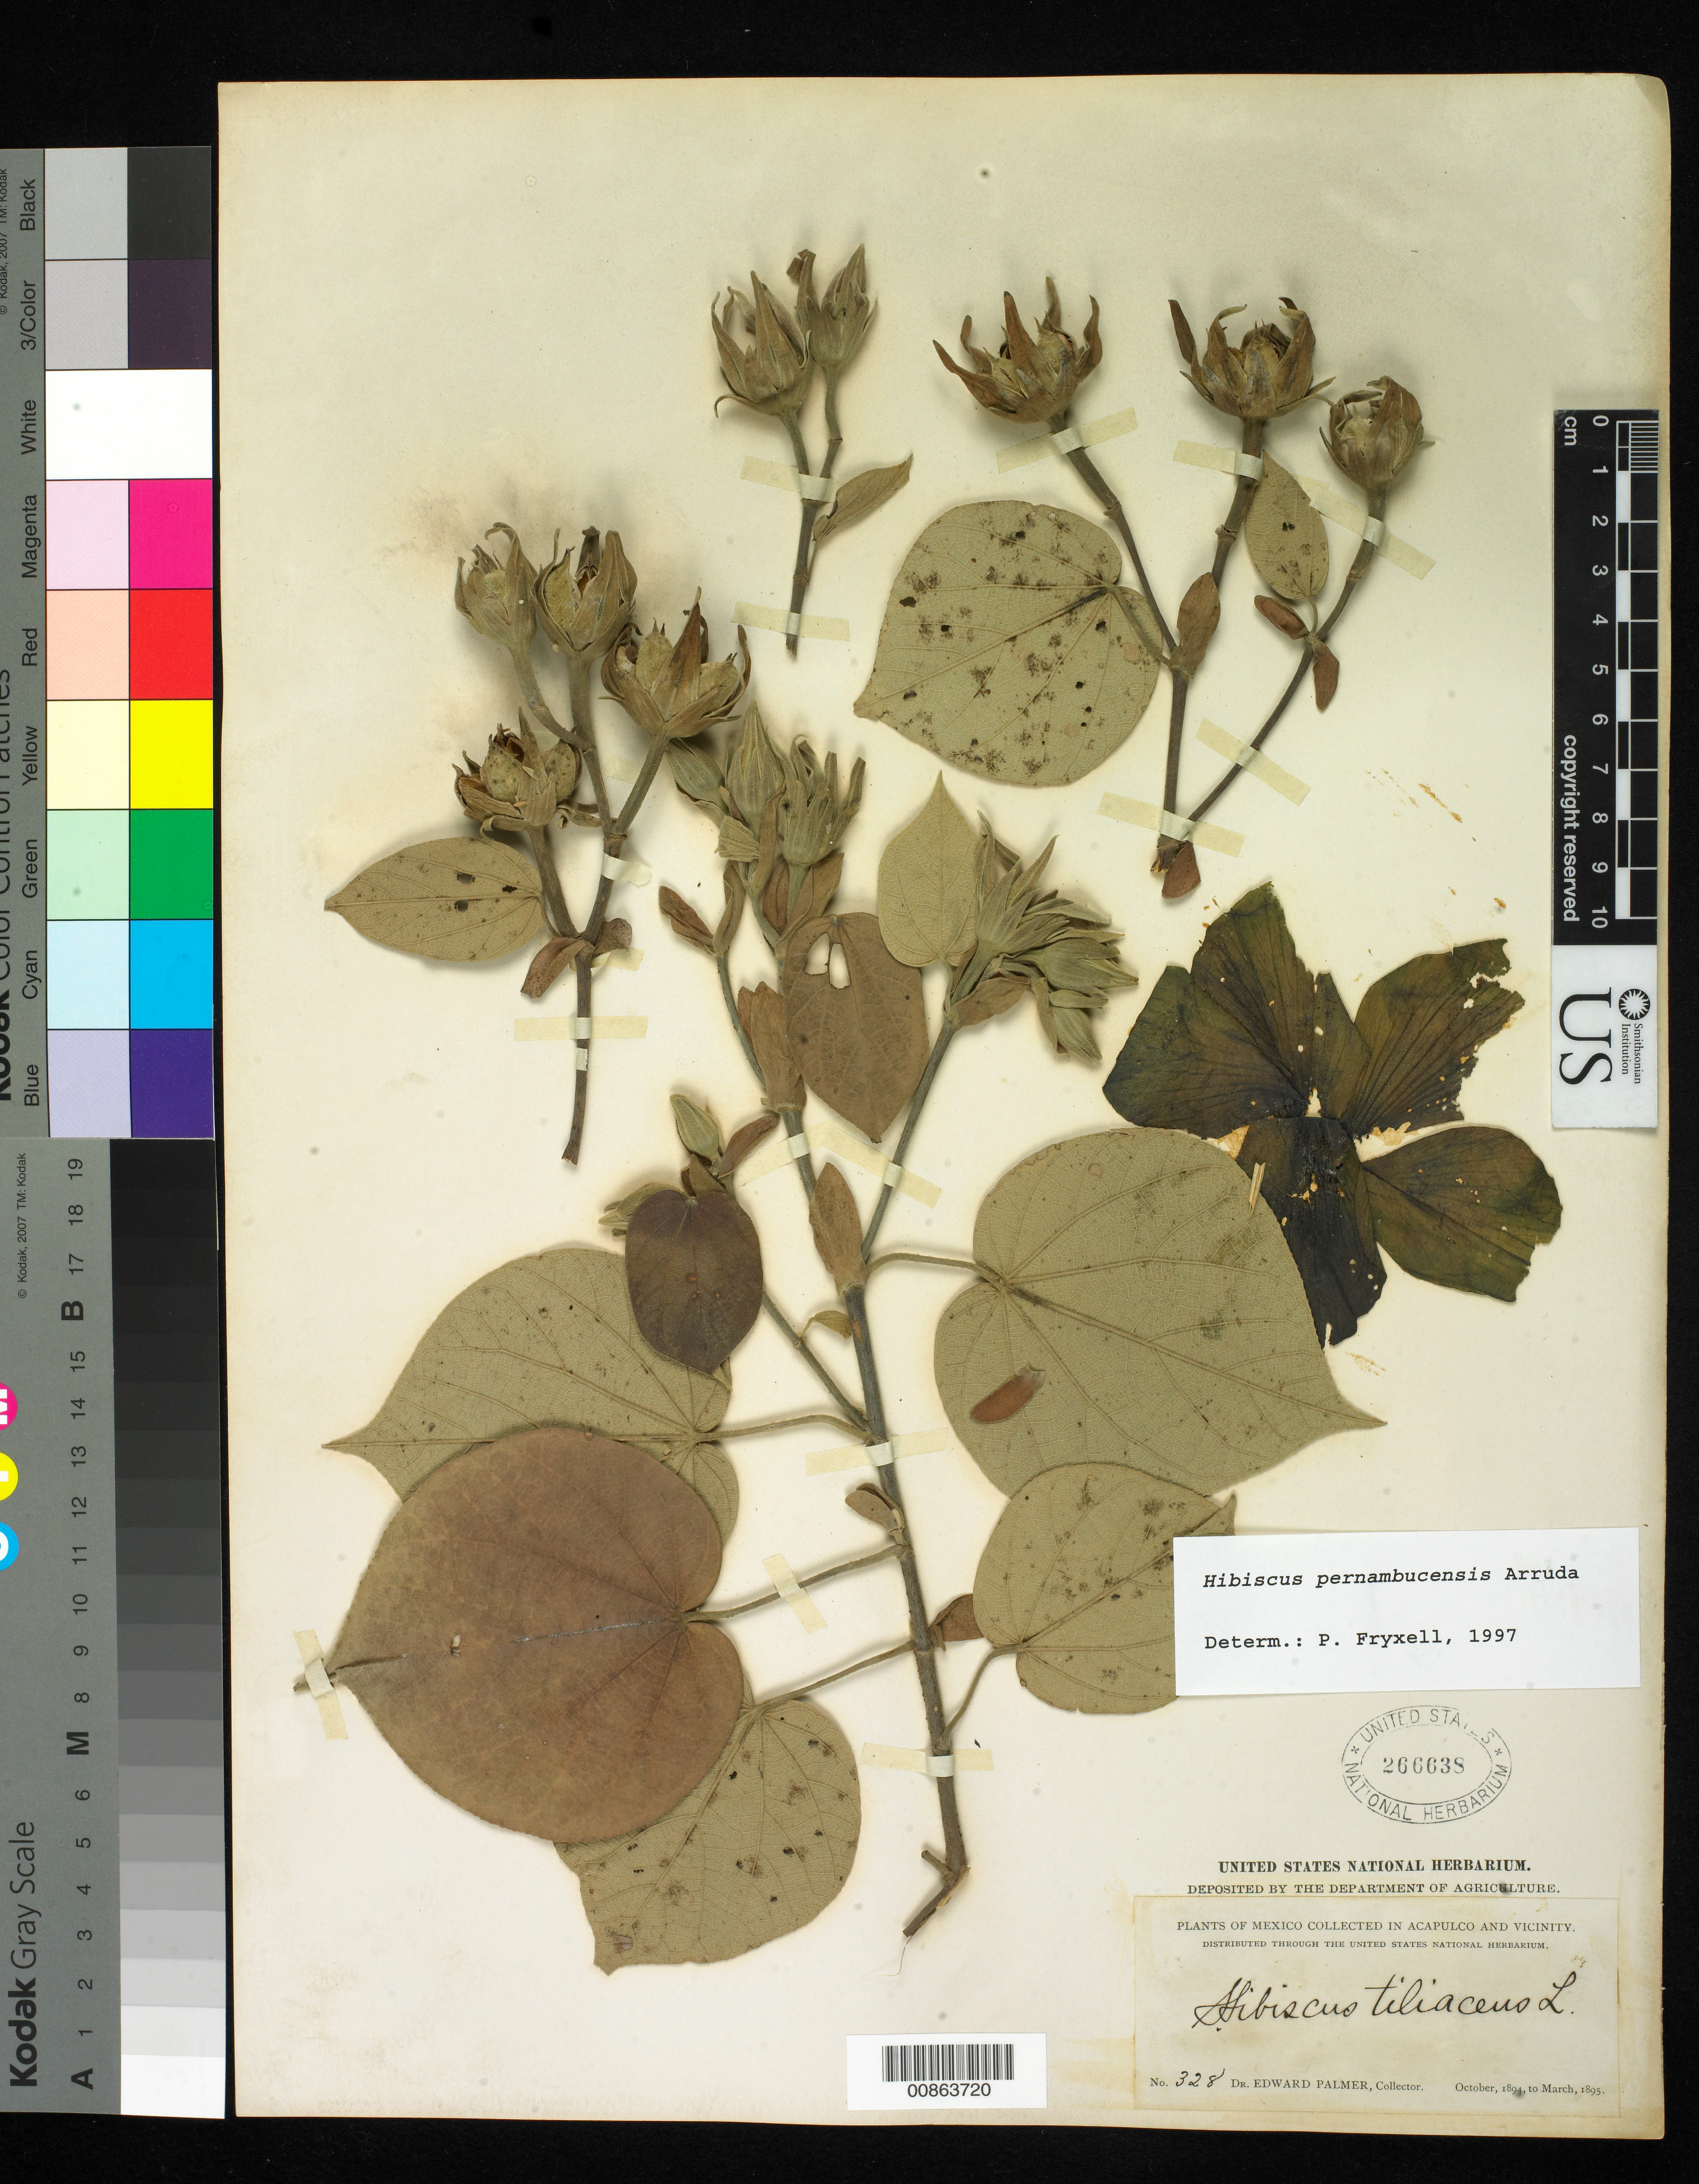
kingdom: Plantae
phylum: Tracheophyta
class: Magnoliopsida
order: Malvales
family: Malvaceae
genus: Talipariti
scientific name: Talipariti tiliaceum var. pernambucense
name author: (Arruda) Fryxell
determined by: Dorr, Laurence J., Curator (BOT), Smithsonian Institution - National Museum of Natural History (UNITED STATES)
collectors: E. Palmer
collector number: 328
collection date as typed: Oct 1894 to -- Mar 1895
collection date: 1894-10/1895-03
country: Mexico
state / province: Guerrero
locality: Acapulco, Guerrero and vicinity.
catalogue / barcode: US 266638